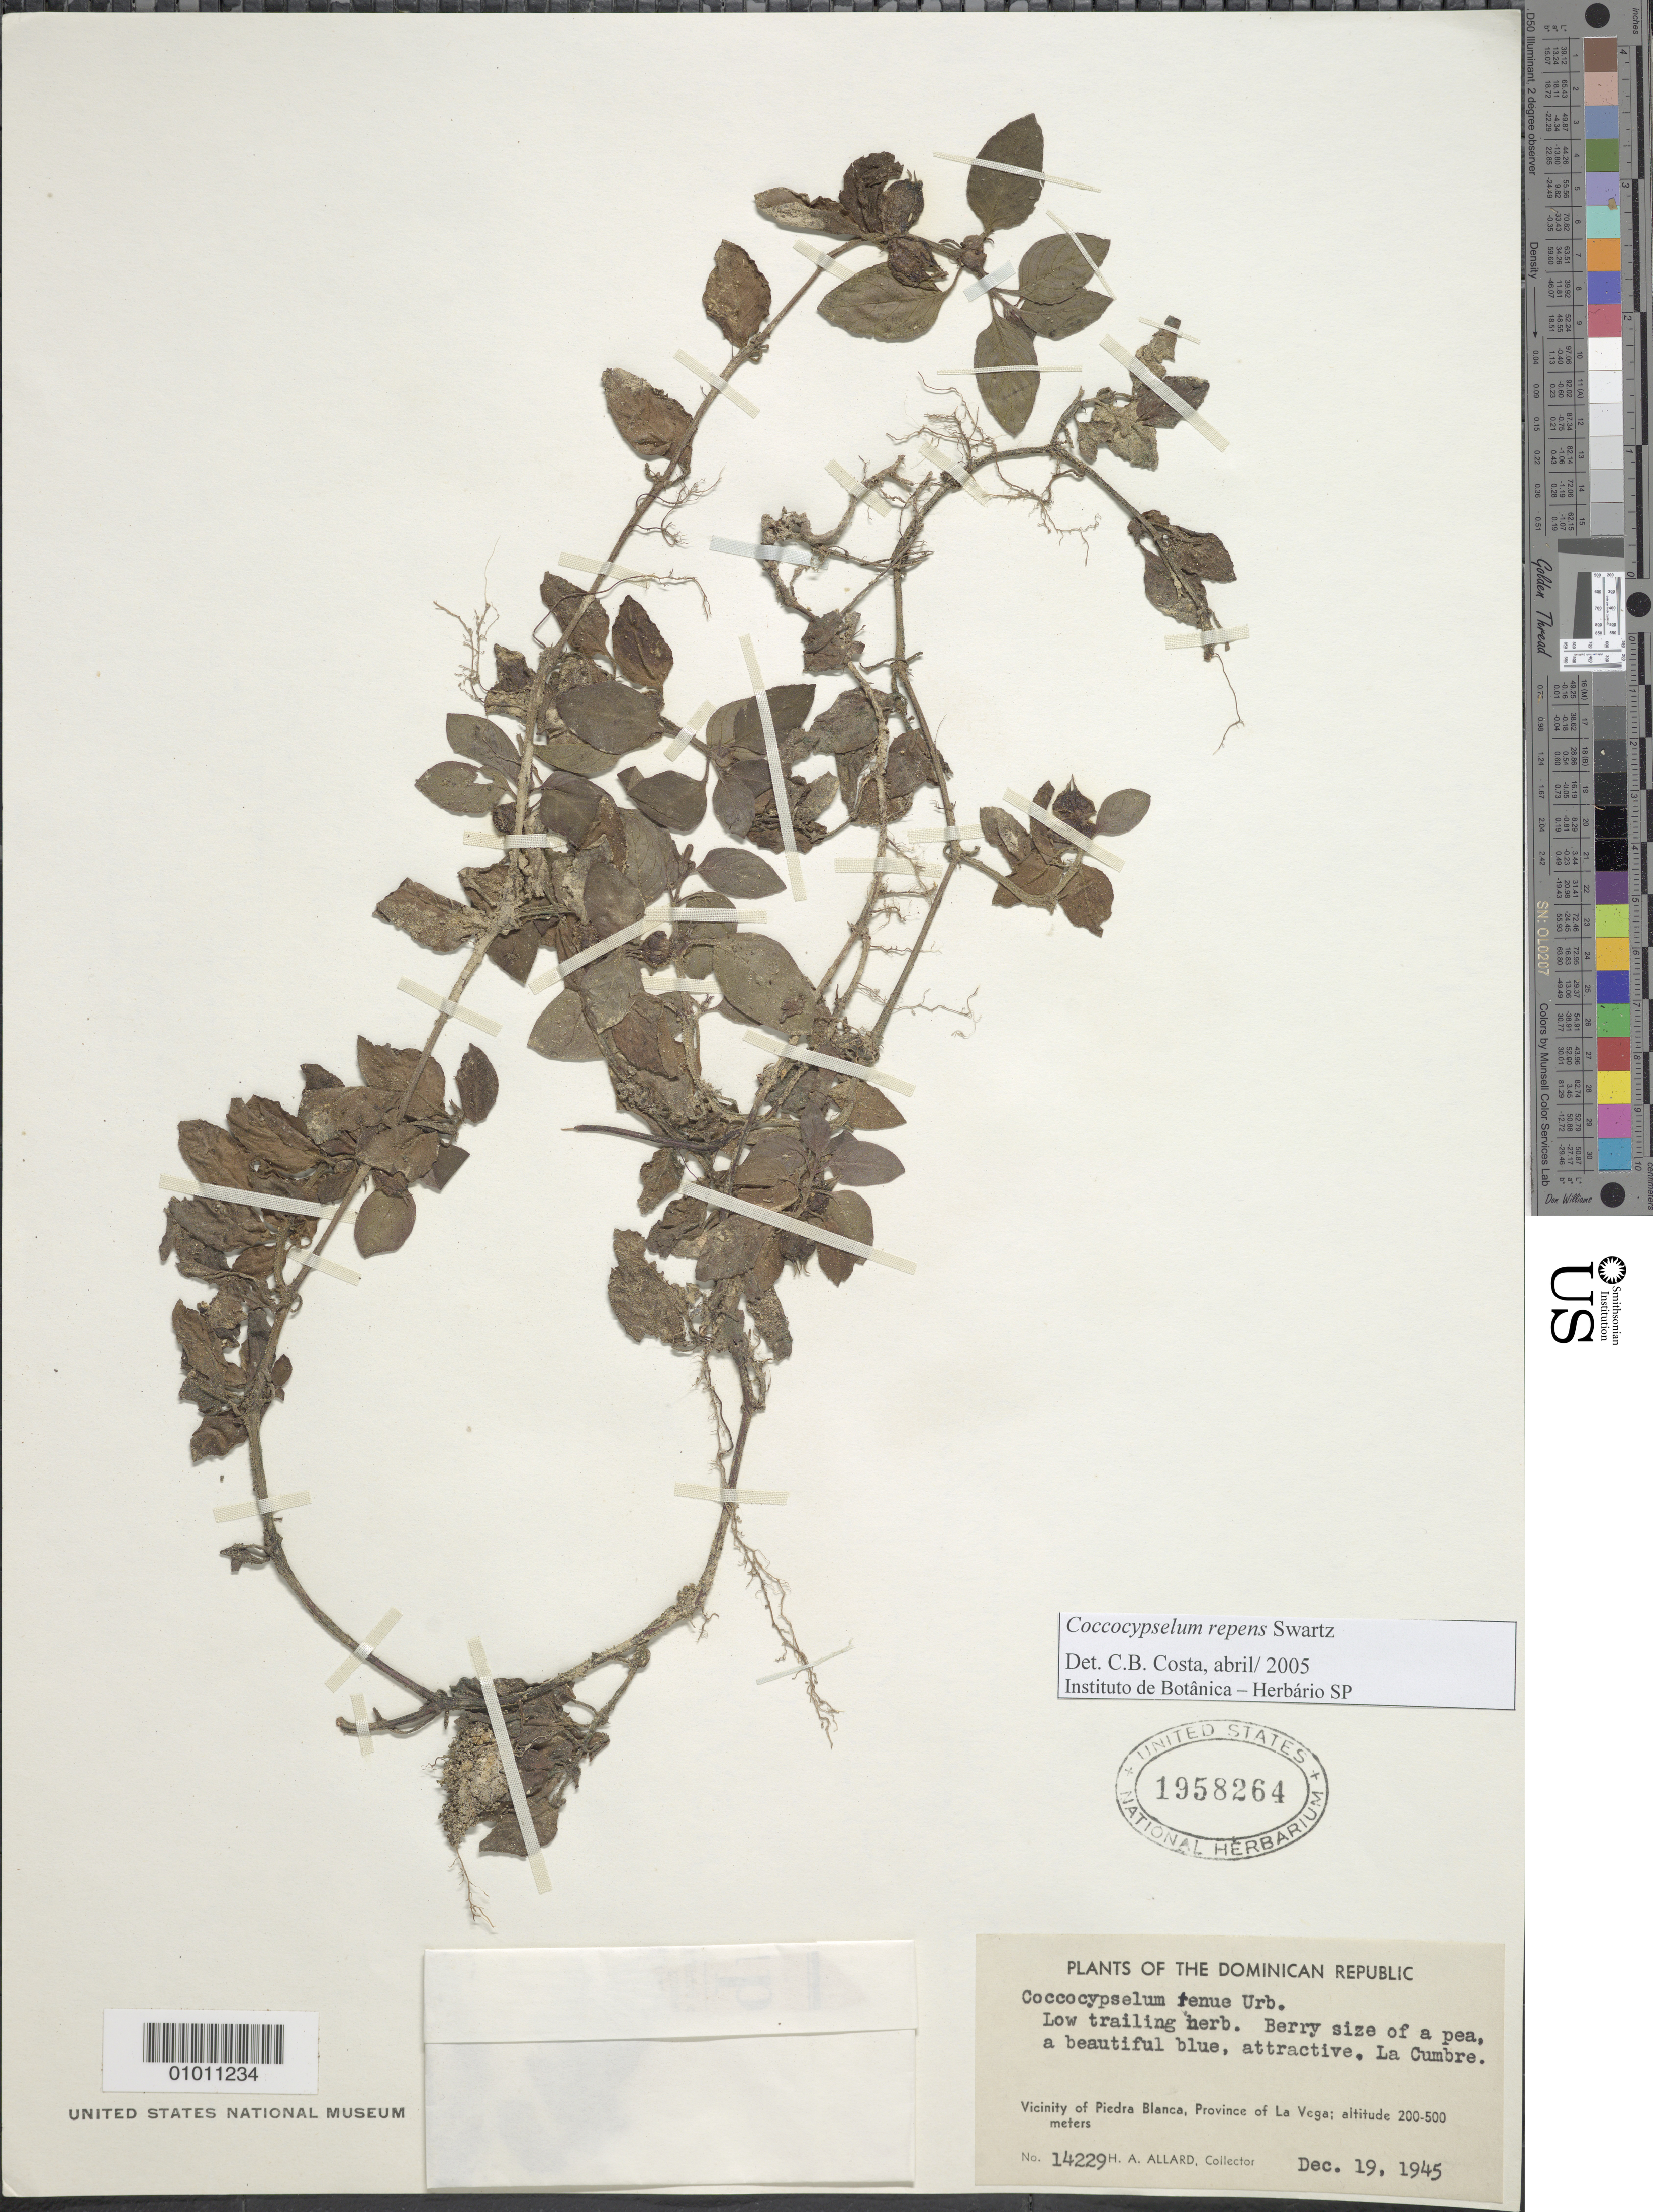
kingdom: Plantae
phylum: Tracheophyta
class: Magnoliopsida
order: Gentianales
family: Rubiaceae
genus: Coccocypselum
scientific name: Coccocypselum repens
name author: Sw.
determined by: Costa, C. B.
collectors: H. A. Allard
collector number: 14229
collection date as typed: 19 Jan 1945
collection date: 1945-01-19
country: Dominican Republic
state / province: La Vega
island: Hispaniola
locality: Vicinity of Piedra Blanca, La Cumbre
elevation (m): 200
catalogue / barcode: US 1958264